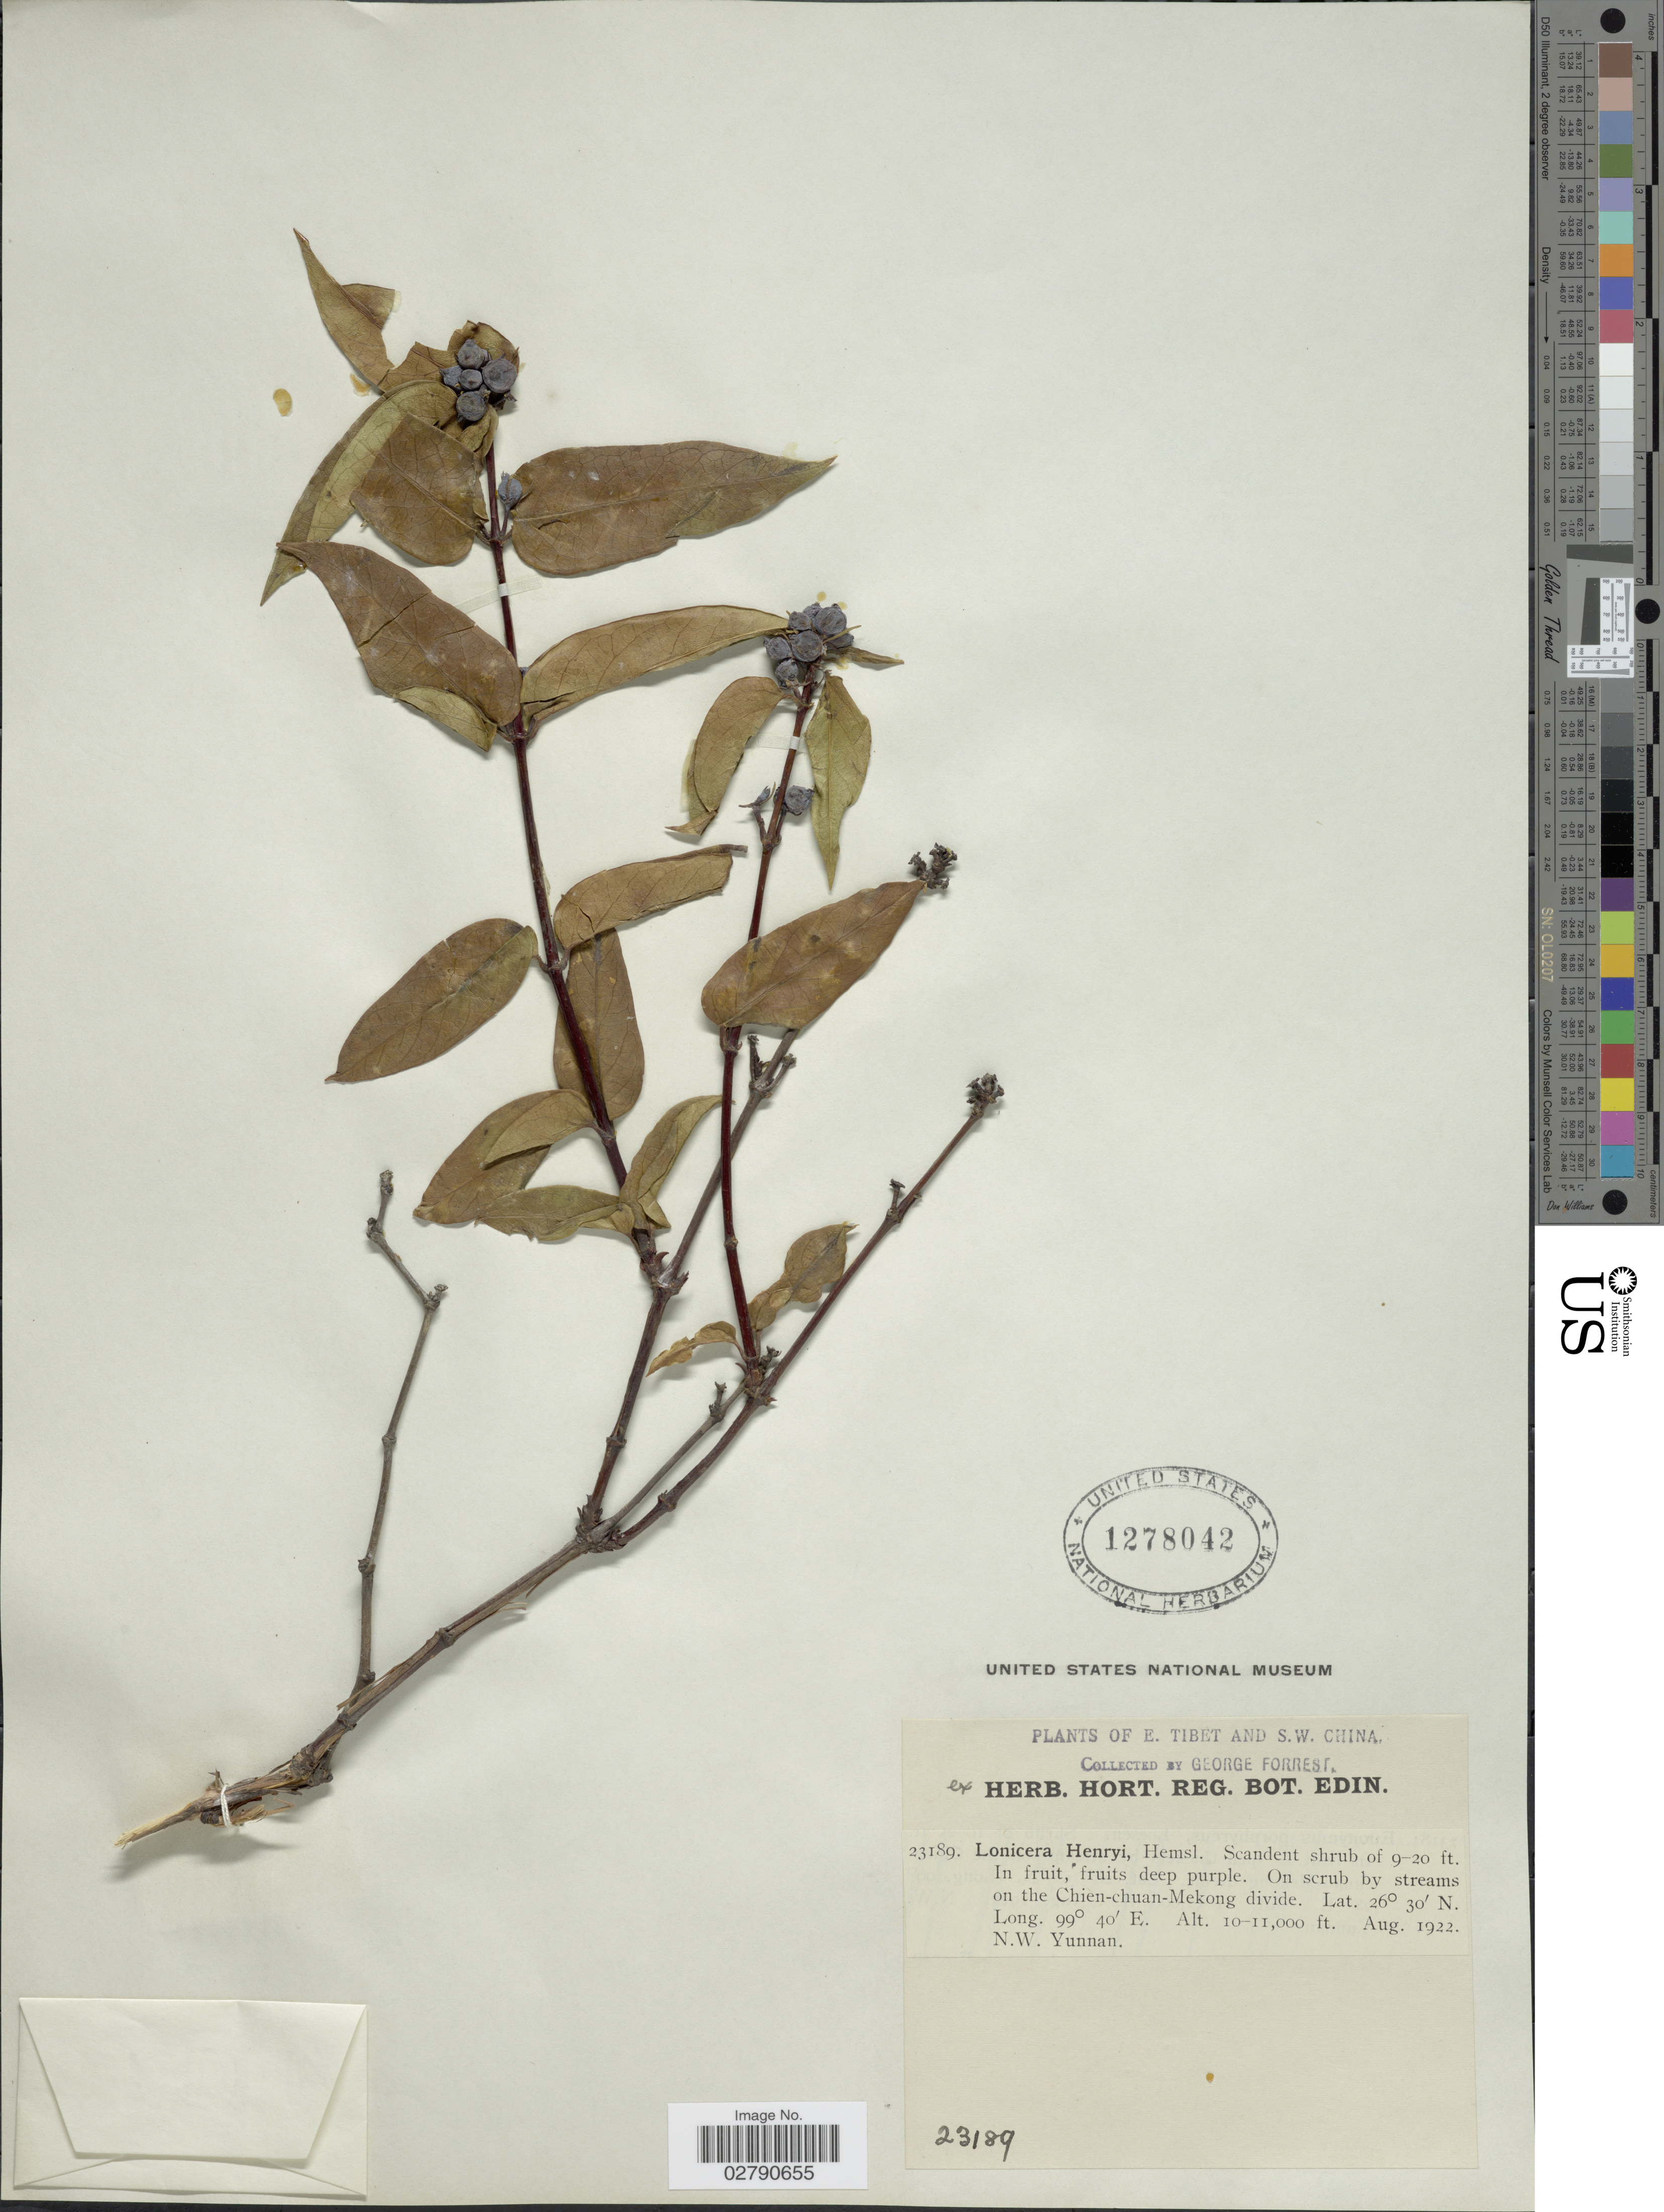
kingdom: Plantae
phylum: Tracheophyta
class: Magnoliopsida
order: Dipsacales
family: Caprifoliaceae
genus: Lonicera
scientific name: Lonicera henryi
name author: Hemsl.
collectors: G. Forrest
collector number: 23189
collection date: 1922-08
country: China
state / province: Yunnan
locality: E. Tibet and S.W. China. On scrub by streams on the Chien-chuan-Mekong divide. N.W. Yunnan.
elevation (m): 3048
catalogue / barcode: US 1278042